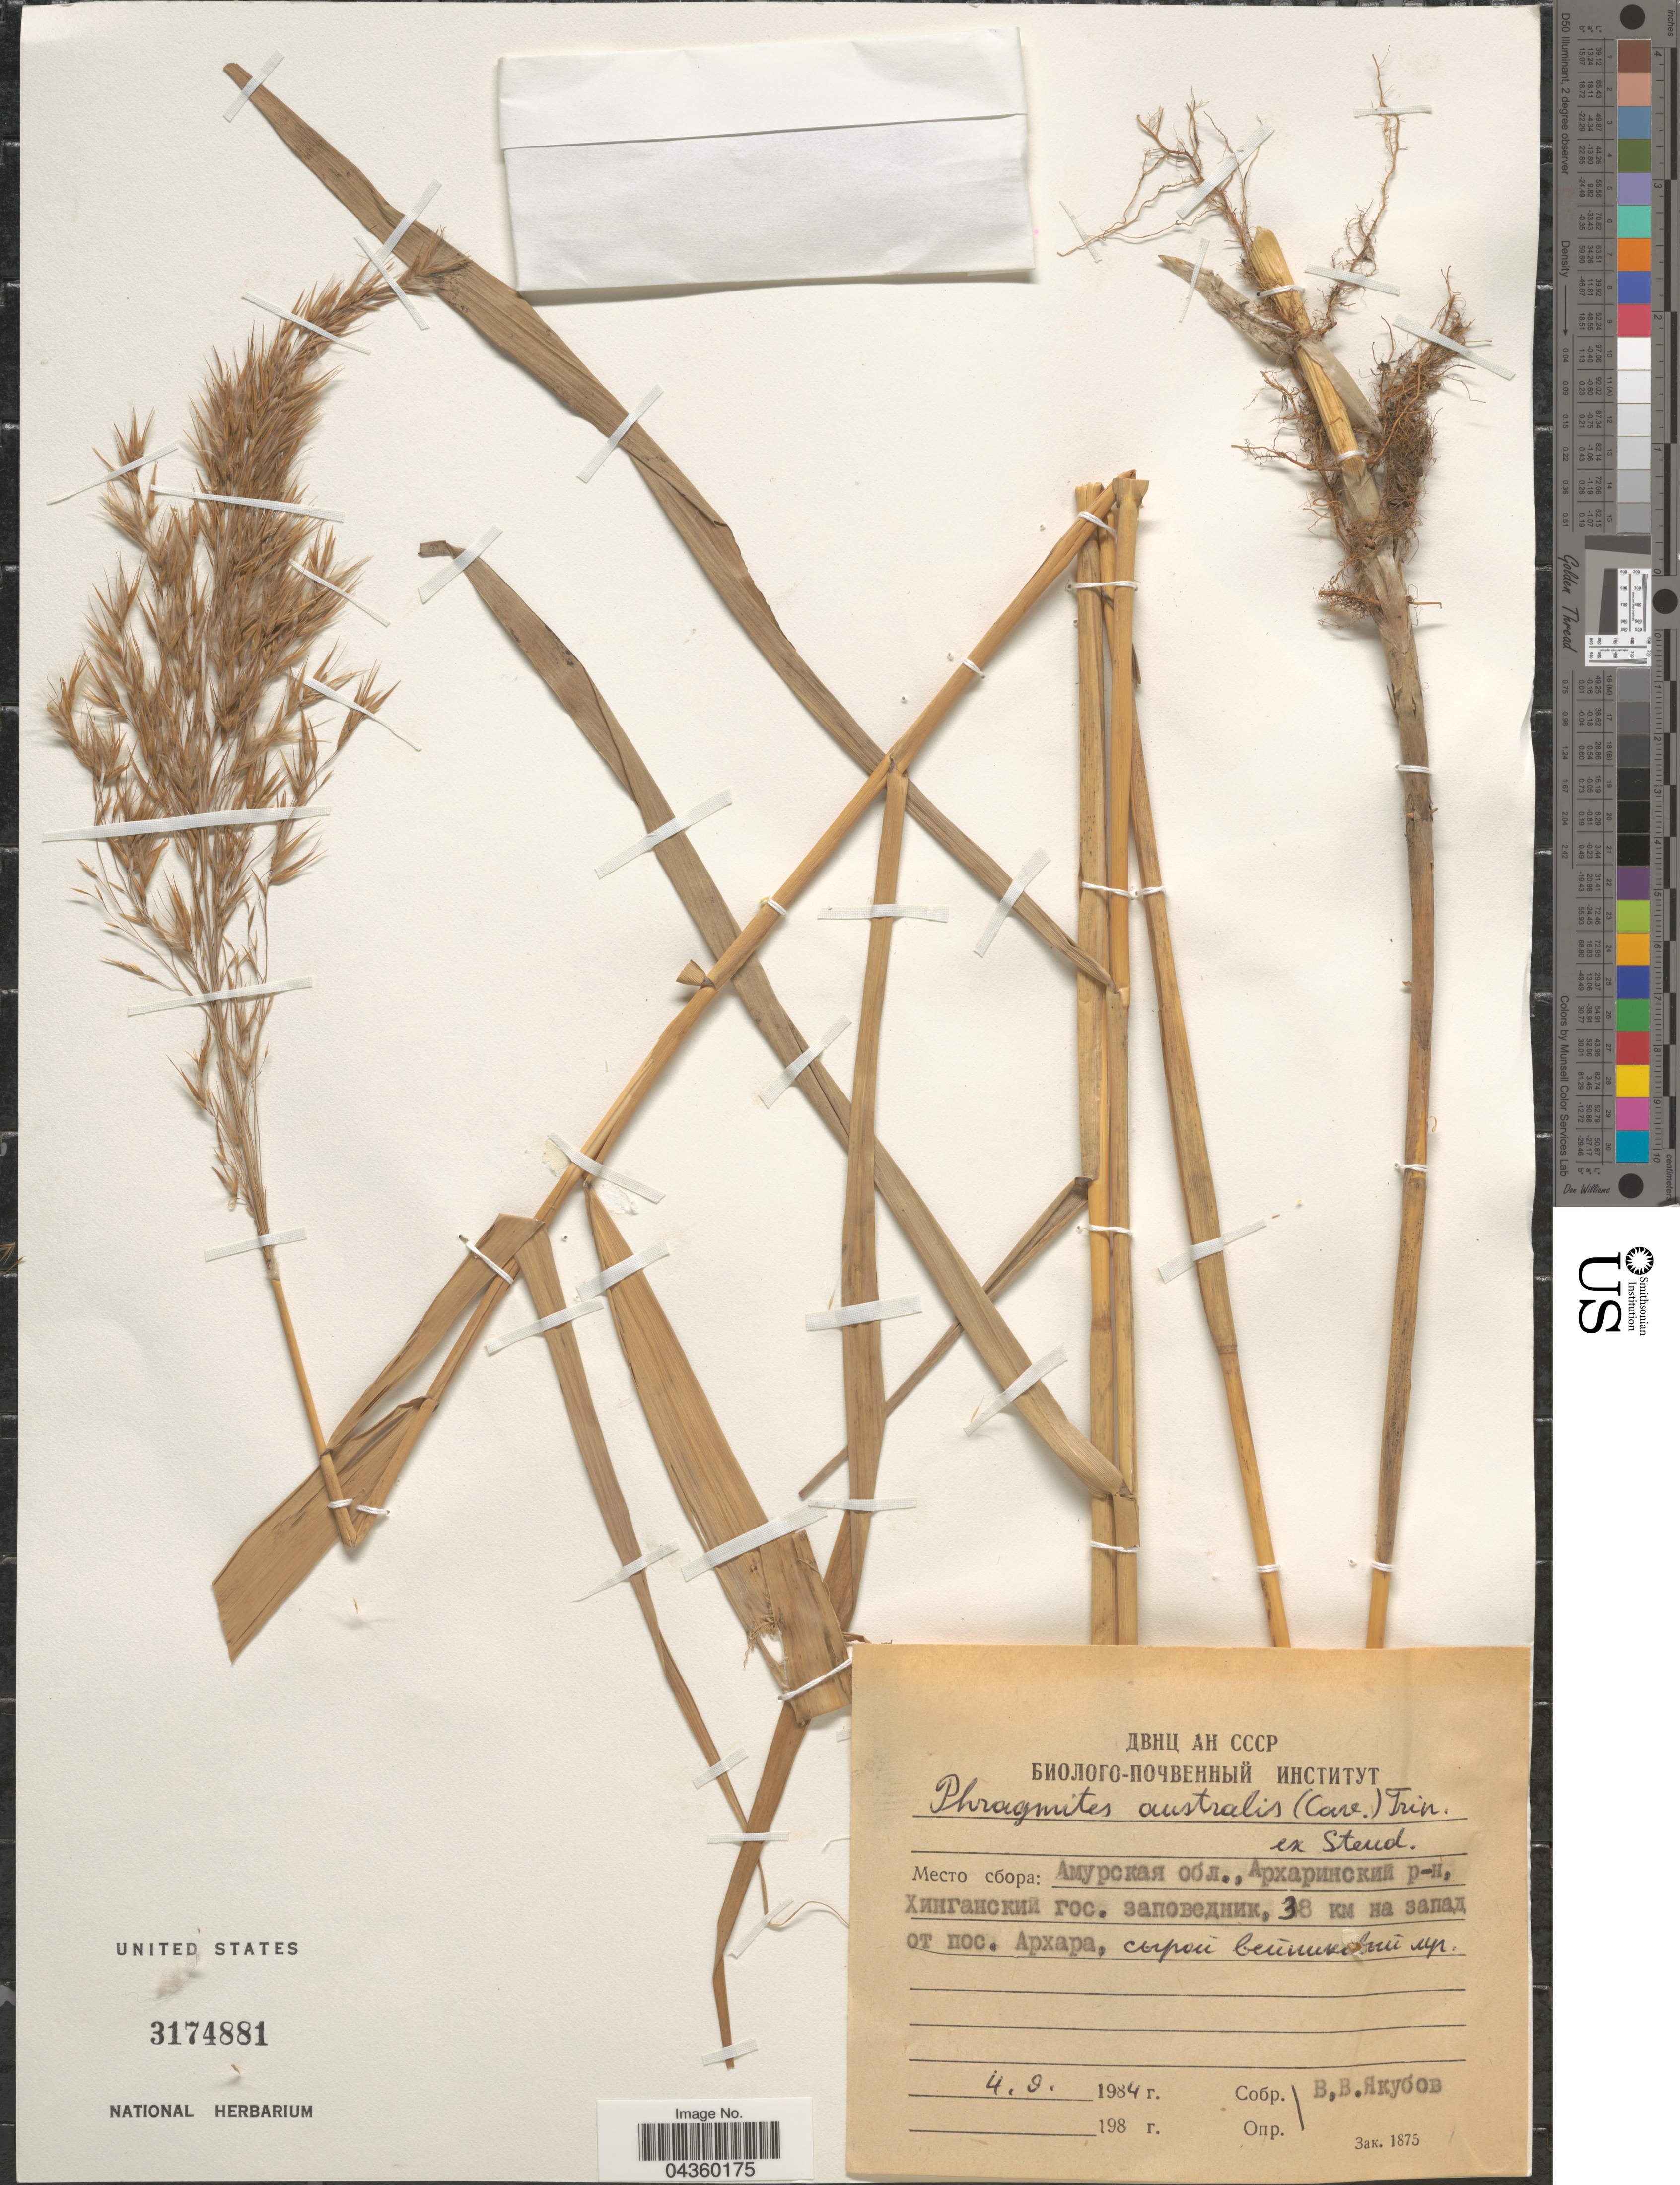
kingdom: Plantae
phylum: Tracheophyta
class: Liliopsida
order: Poales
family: Poaceae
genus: Phragmites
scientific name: Phragmites australis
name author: (Cav.) Trin. ex Steud.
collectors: V. Yakubov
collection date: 1984-09-04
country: Russian Federation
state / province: Amur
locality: Khingan Nature Reserve, 38 km W from village Arkhara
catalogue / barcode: US 3174881